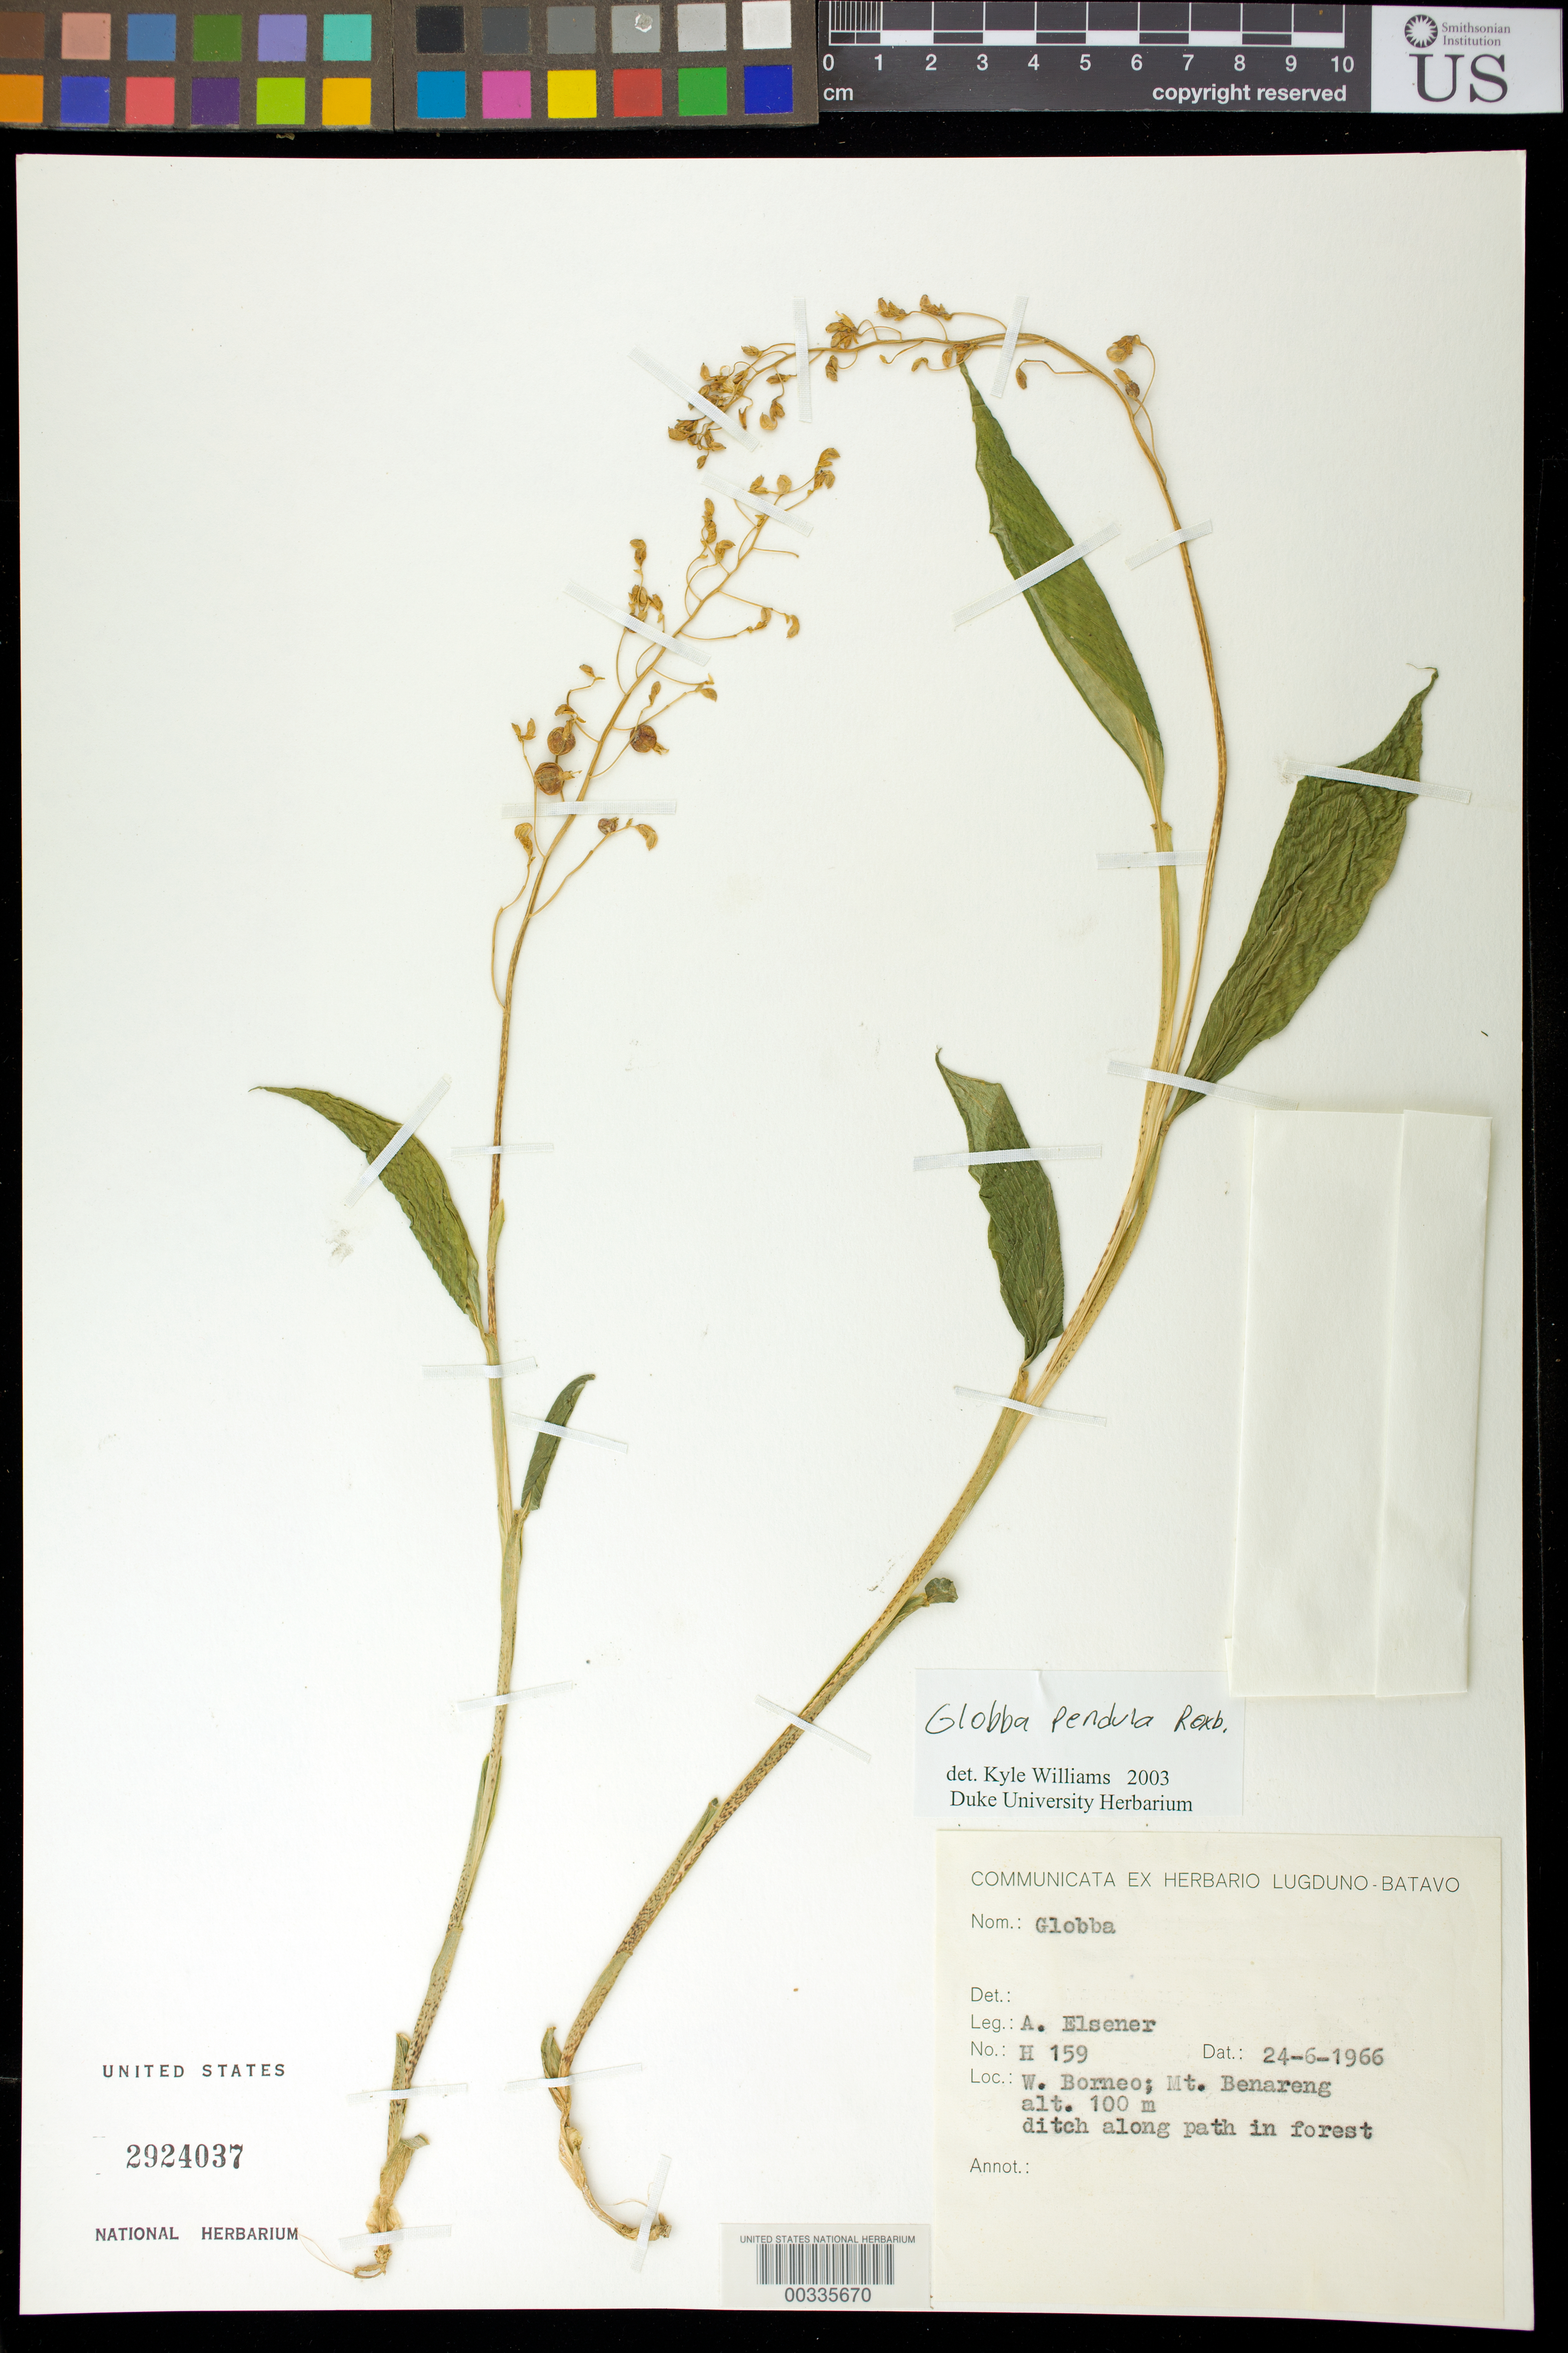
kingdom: Plantae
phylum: Tracheophyta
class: Liliopsida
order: Zingiberales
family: Zingiberaceae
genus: Globba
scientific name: Globba pendula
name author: Roxb.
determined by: Williams, K. J.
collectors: A. Elsener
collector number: H 159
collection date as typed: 24 Jun 1966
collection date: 1966-06-24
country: Indonesia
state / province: West Kalimantan ?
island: Borneo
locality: W. borneo, mt. benareng. [country and province: malaysia, sarawak?]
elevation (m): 100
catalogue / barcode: US 2924037